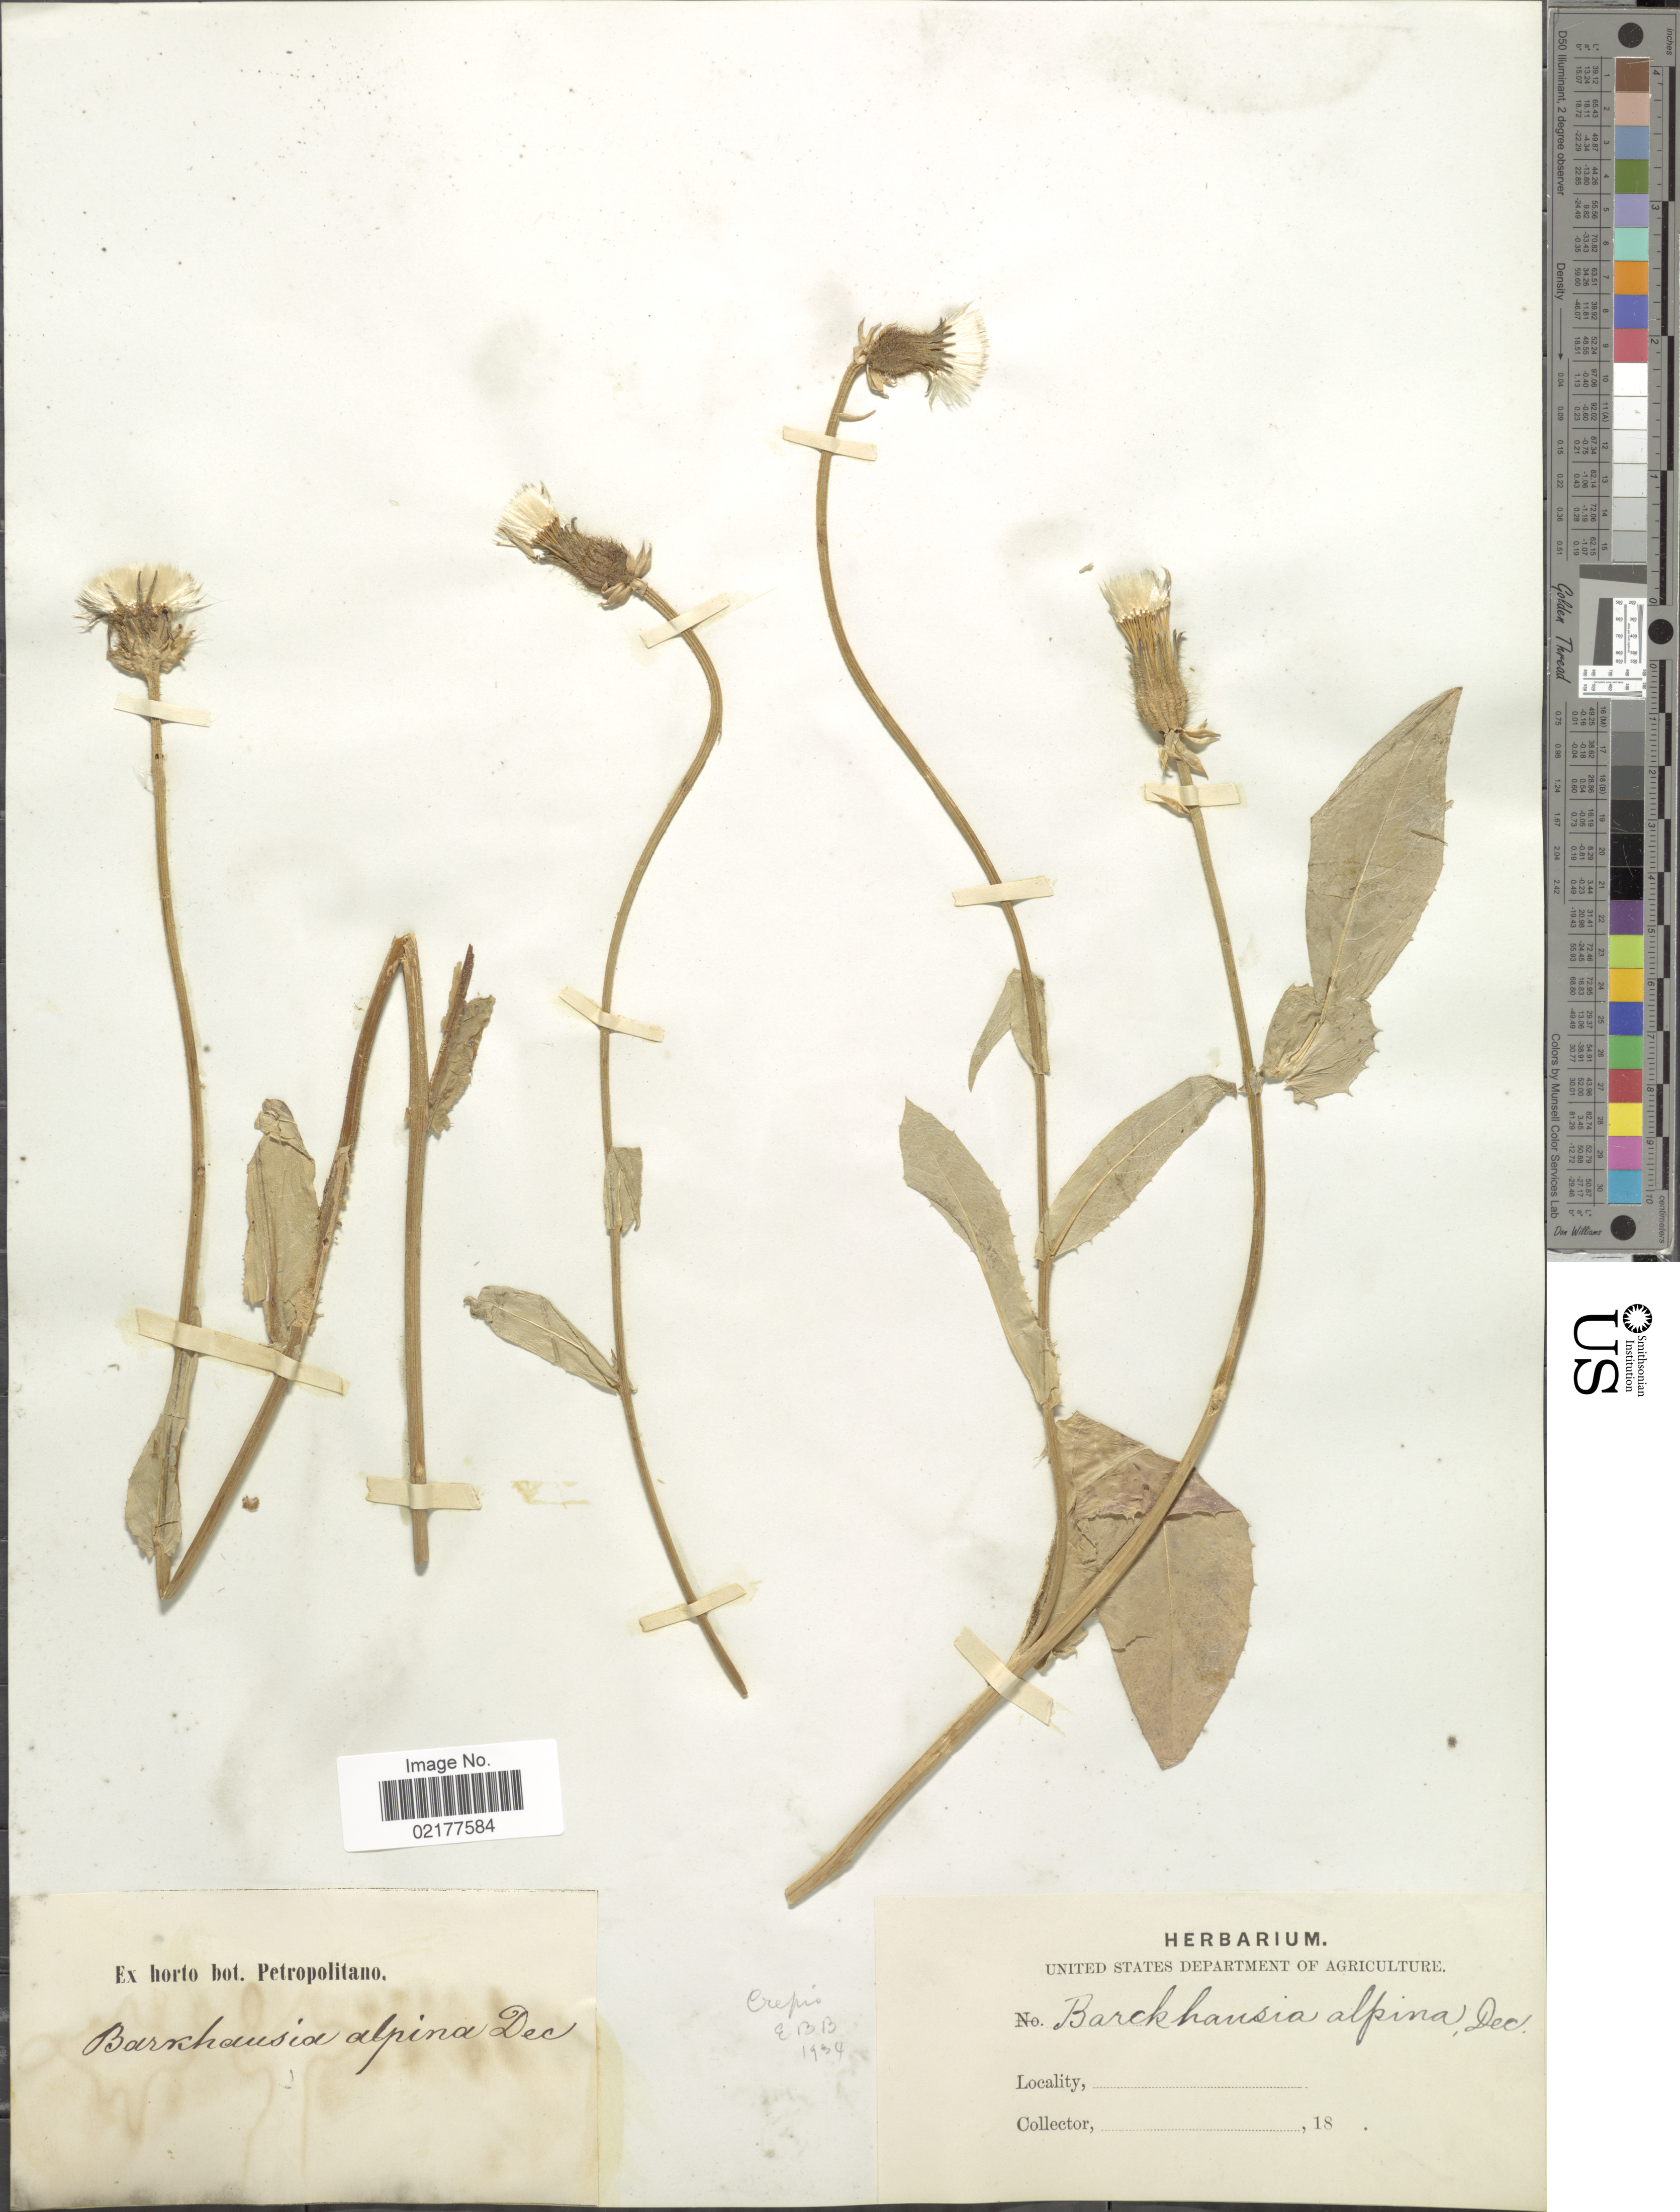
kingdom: Plantae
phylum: Tracheophyta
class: Magnoliopsida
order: Asterales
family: Asteraceae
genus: Crepis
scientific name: Crepis alpina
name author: L.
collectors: ex Horto Bot. Petropolitano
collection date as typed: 18